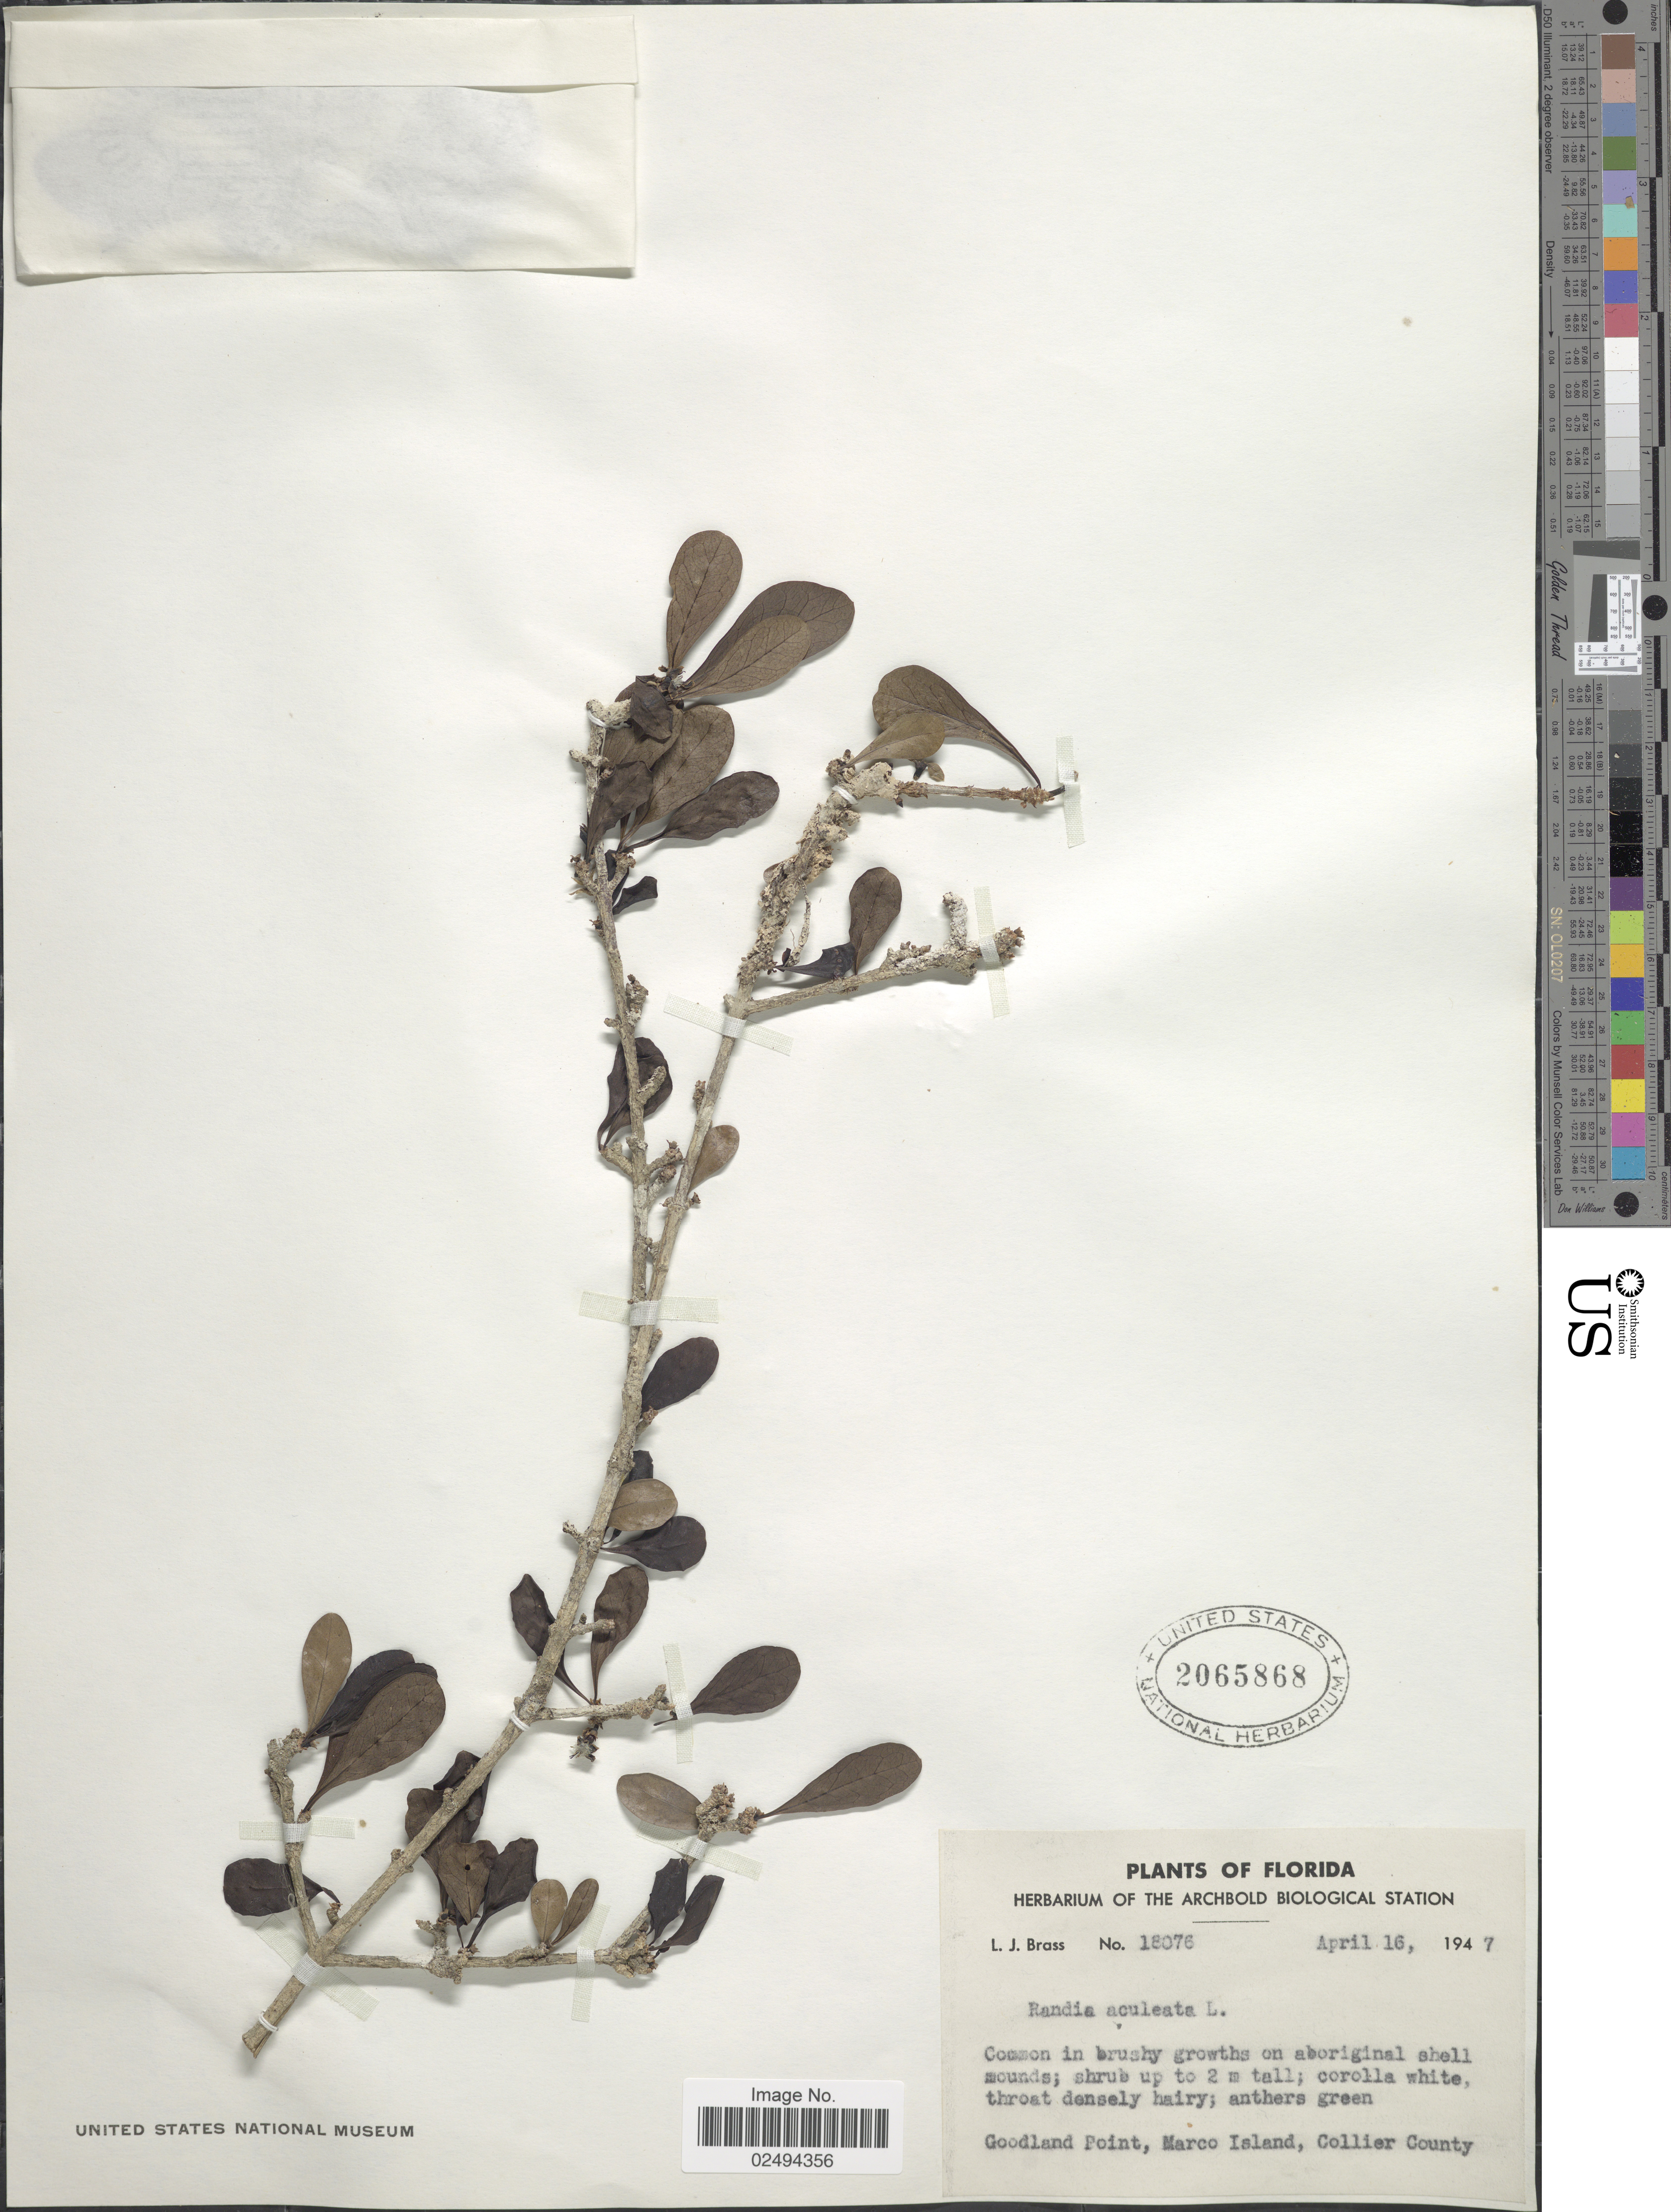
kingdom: Plantae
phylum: Tracheophyta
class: Magnoliopsida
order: Gentianales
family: Rubiaceae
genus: Randia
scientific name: Randia aculeata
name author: L.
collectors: L. J. Brass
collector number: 18076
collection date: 1947-04-16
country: United States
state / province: Florida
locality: Goodland Point, Marco Island, Collier County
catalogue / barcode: US 2065868